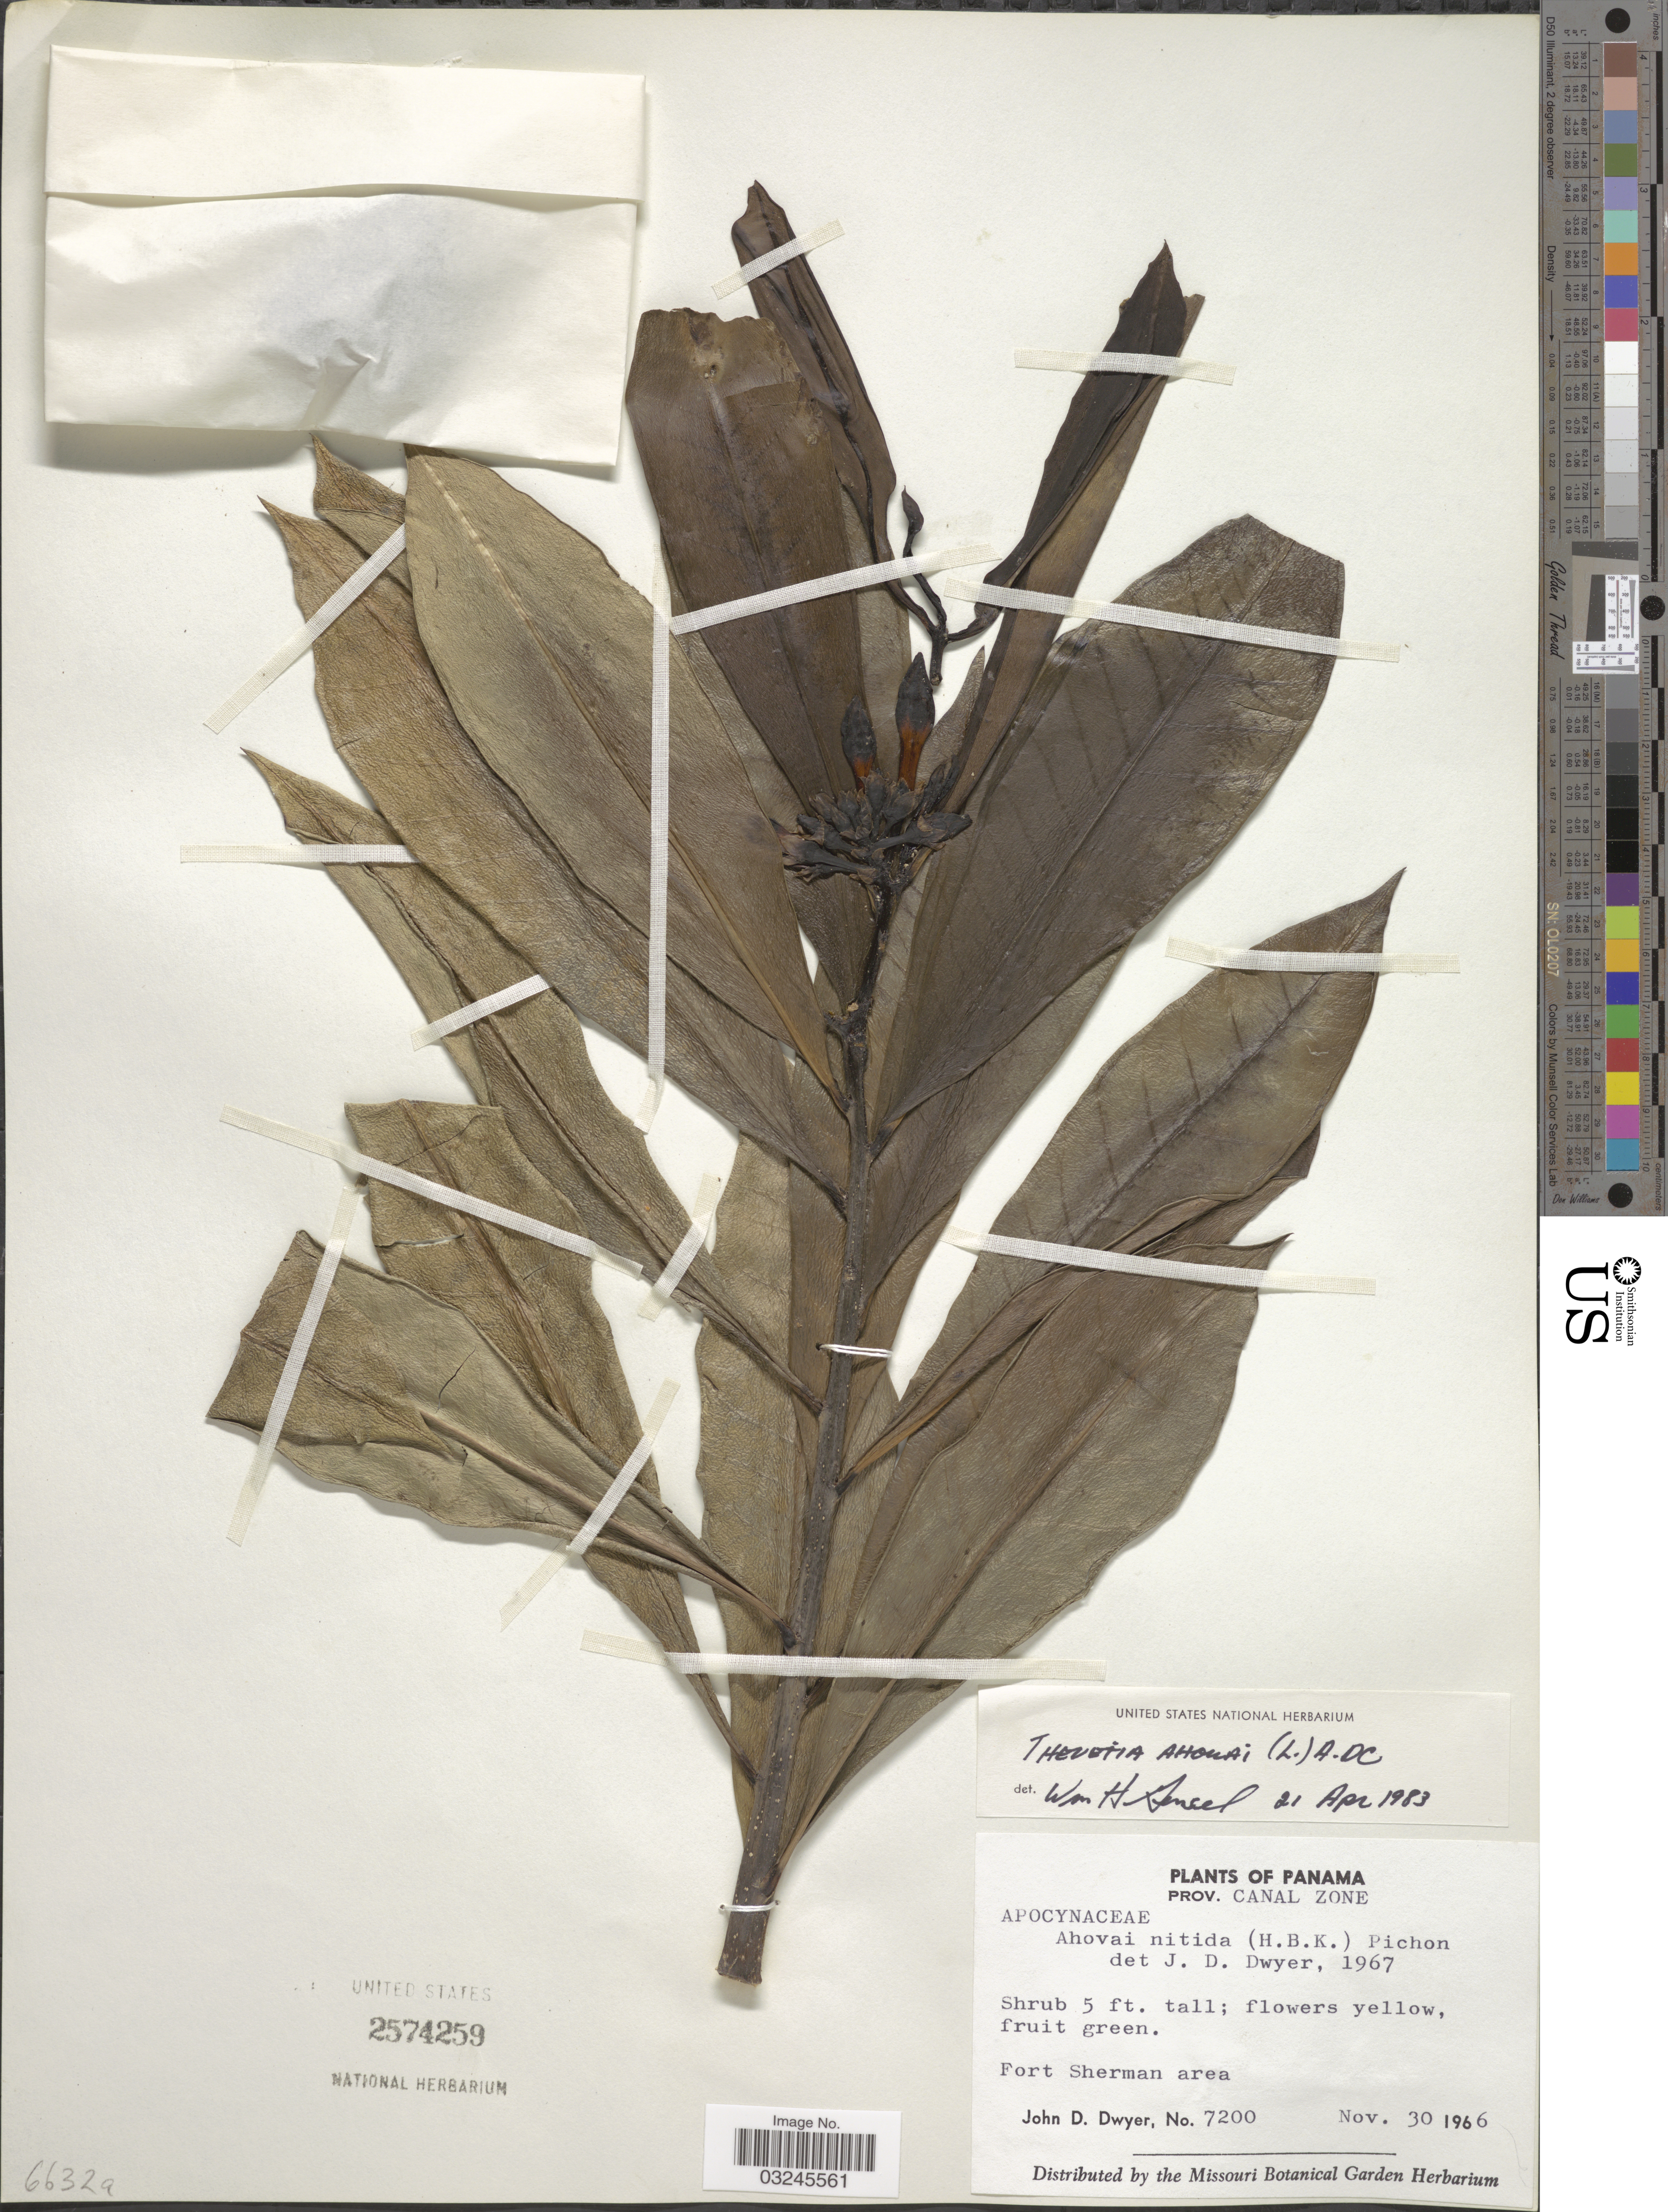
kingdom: Plantae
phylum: Tracheophyta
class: Magnoliopsida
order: Gentianales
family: Apocynaceae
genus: Thevetia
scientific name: Thevetia ahouai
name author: (L.) A. DC.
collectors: J. D. Dwyer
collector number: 7200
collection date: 1966-11-30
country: Panama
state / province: Colón / Panamá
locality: Prov. Canal Zone. Fort Sherman area.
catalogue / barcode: US 2574259